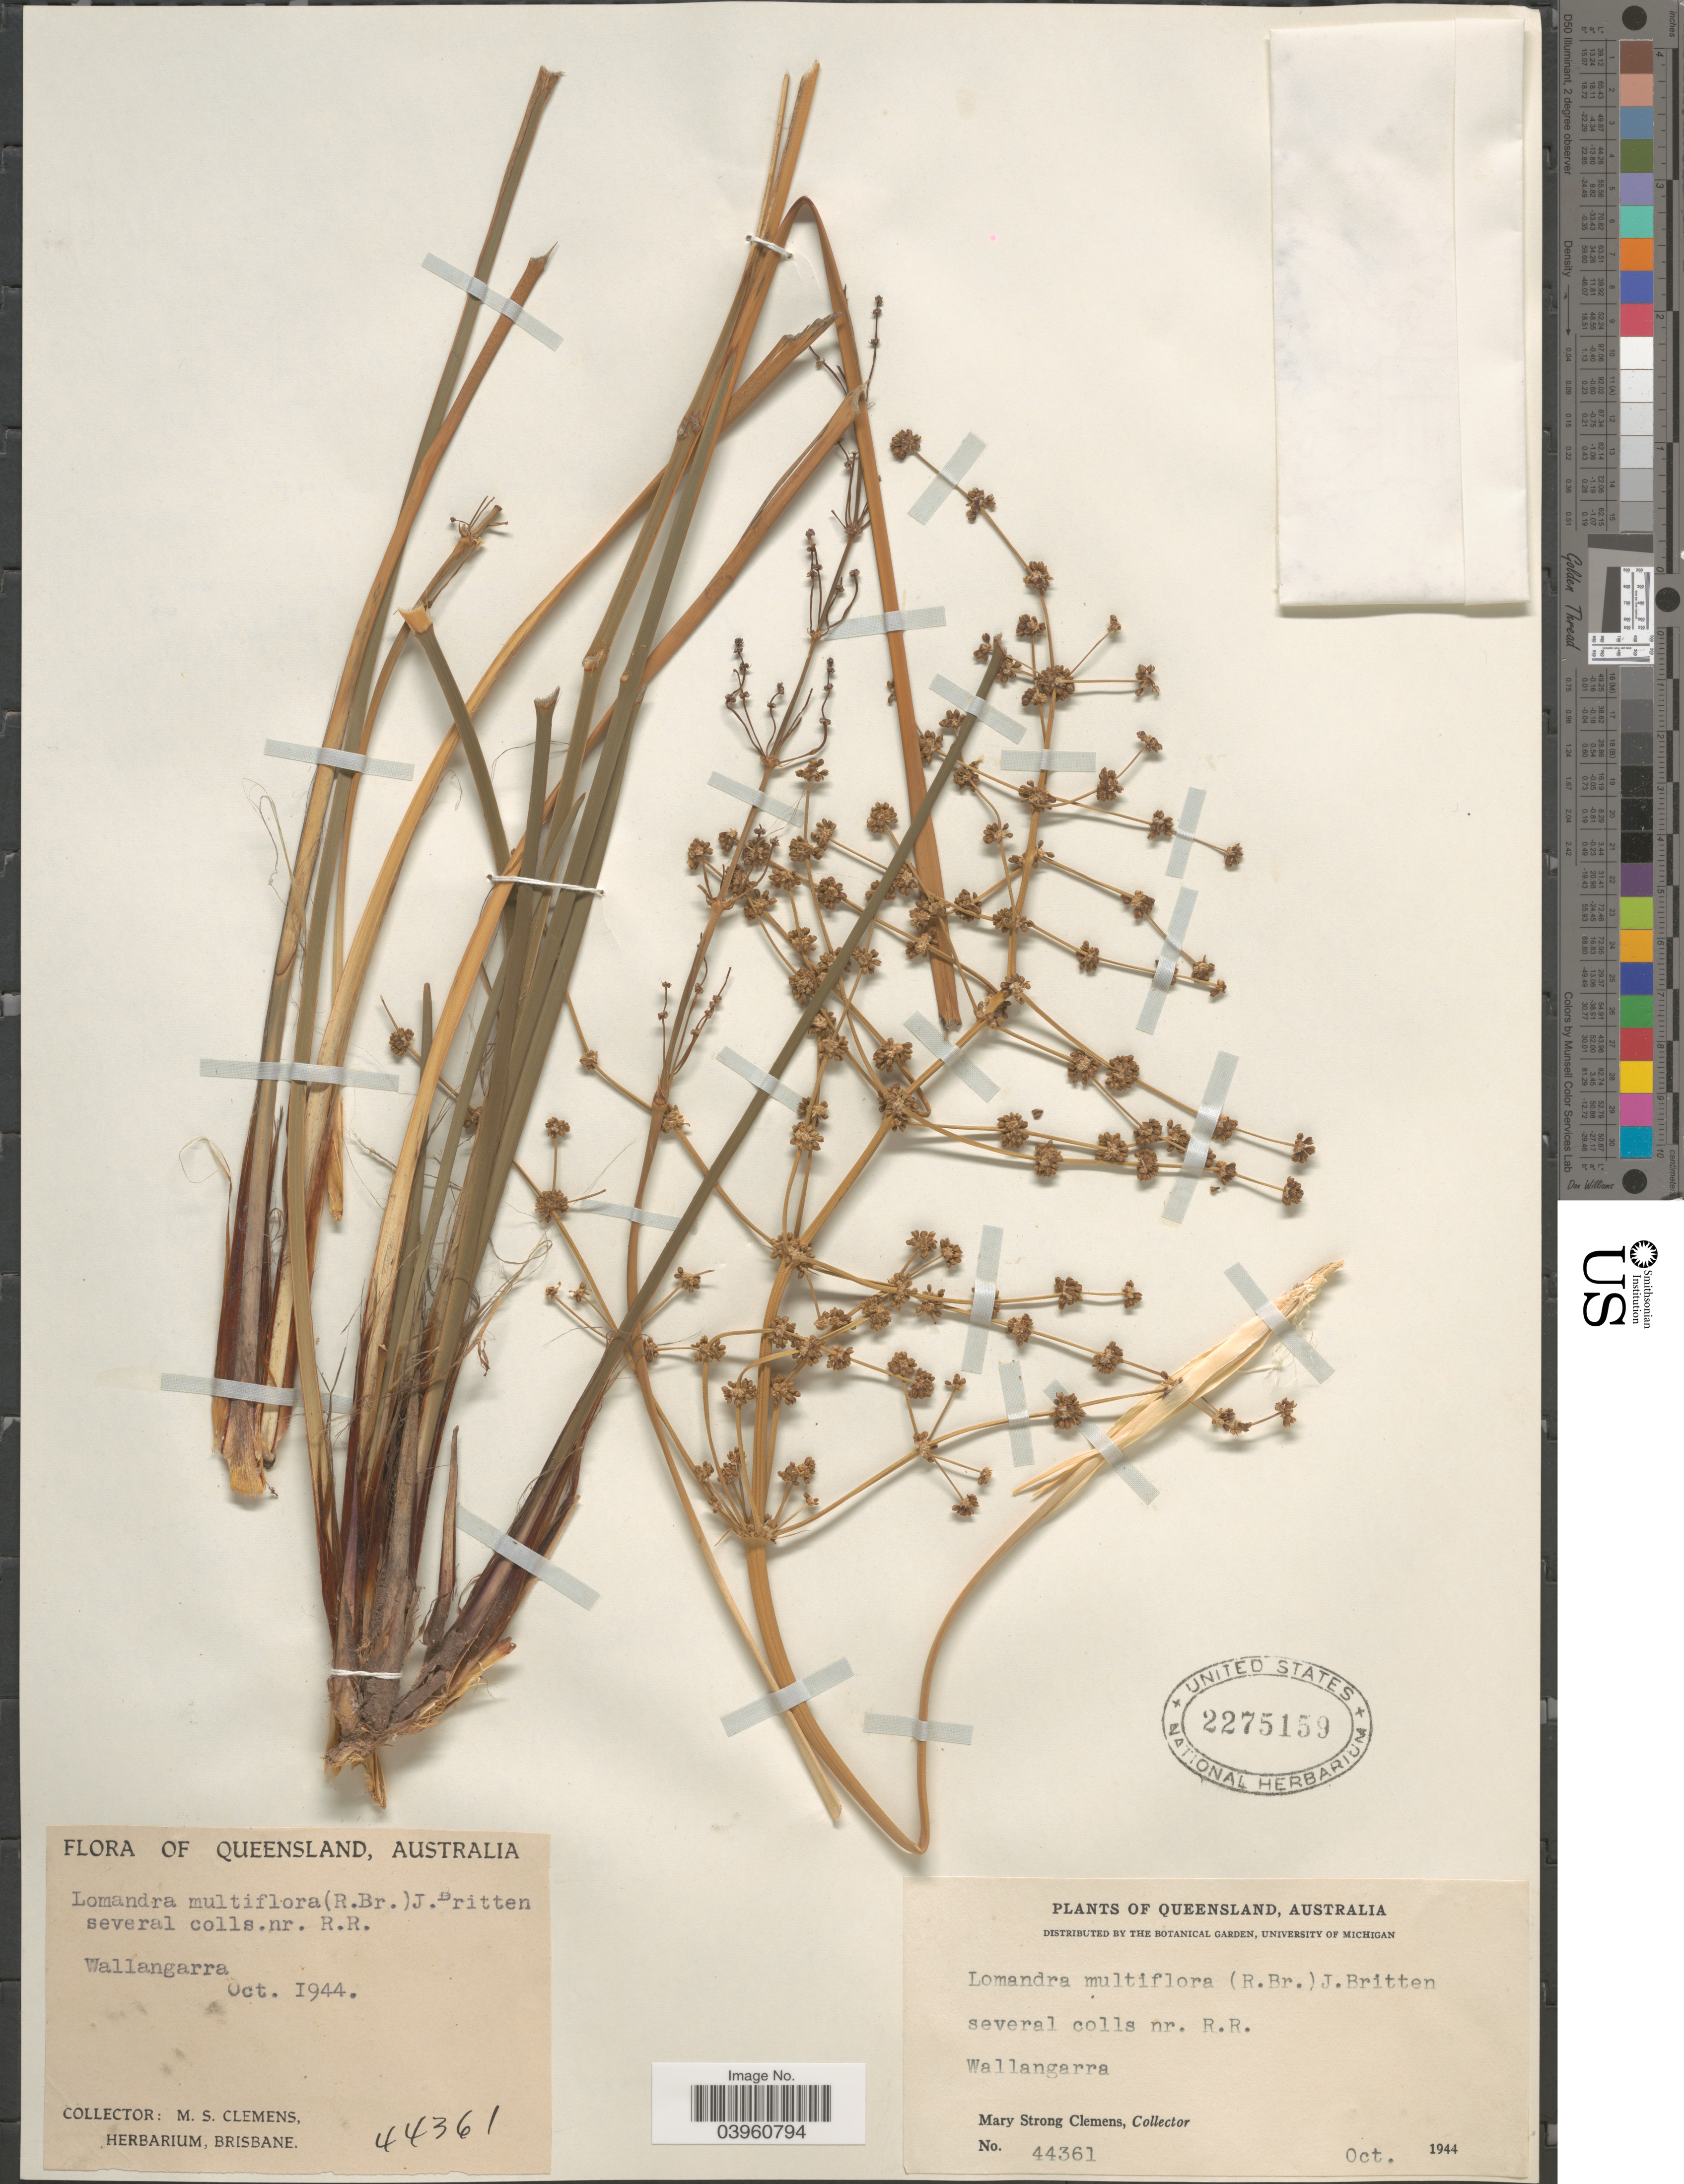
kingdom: Plantae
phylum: Tracheophyta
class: Liliopsida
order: Asparagales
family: Asparagaceae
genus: Lomandra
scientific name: Lomandra multiflora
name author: (R. Br.) Britten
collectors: M. S. Clemens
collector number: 44361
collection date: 1944-10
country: Australia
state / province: Queensland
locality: Wallangarra.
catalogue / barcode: US 2275159